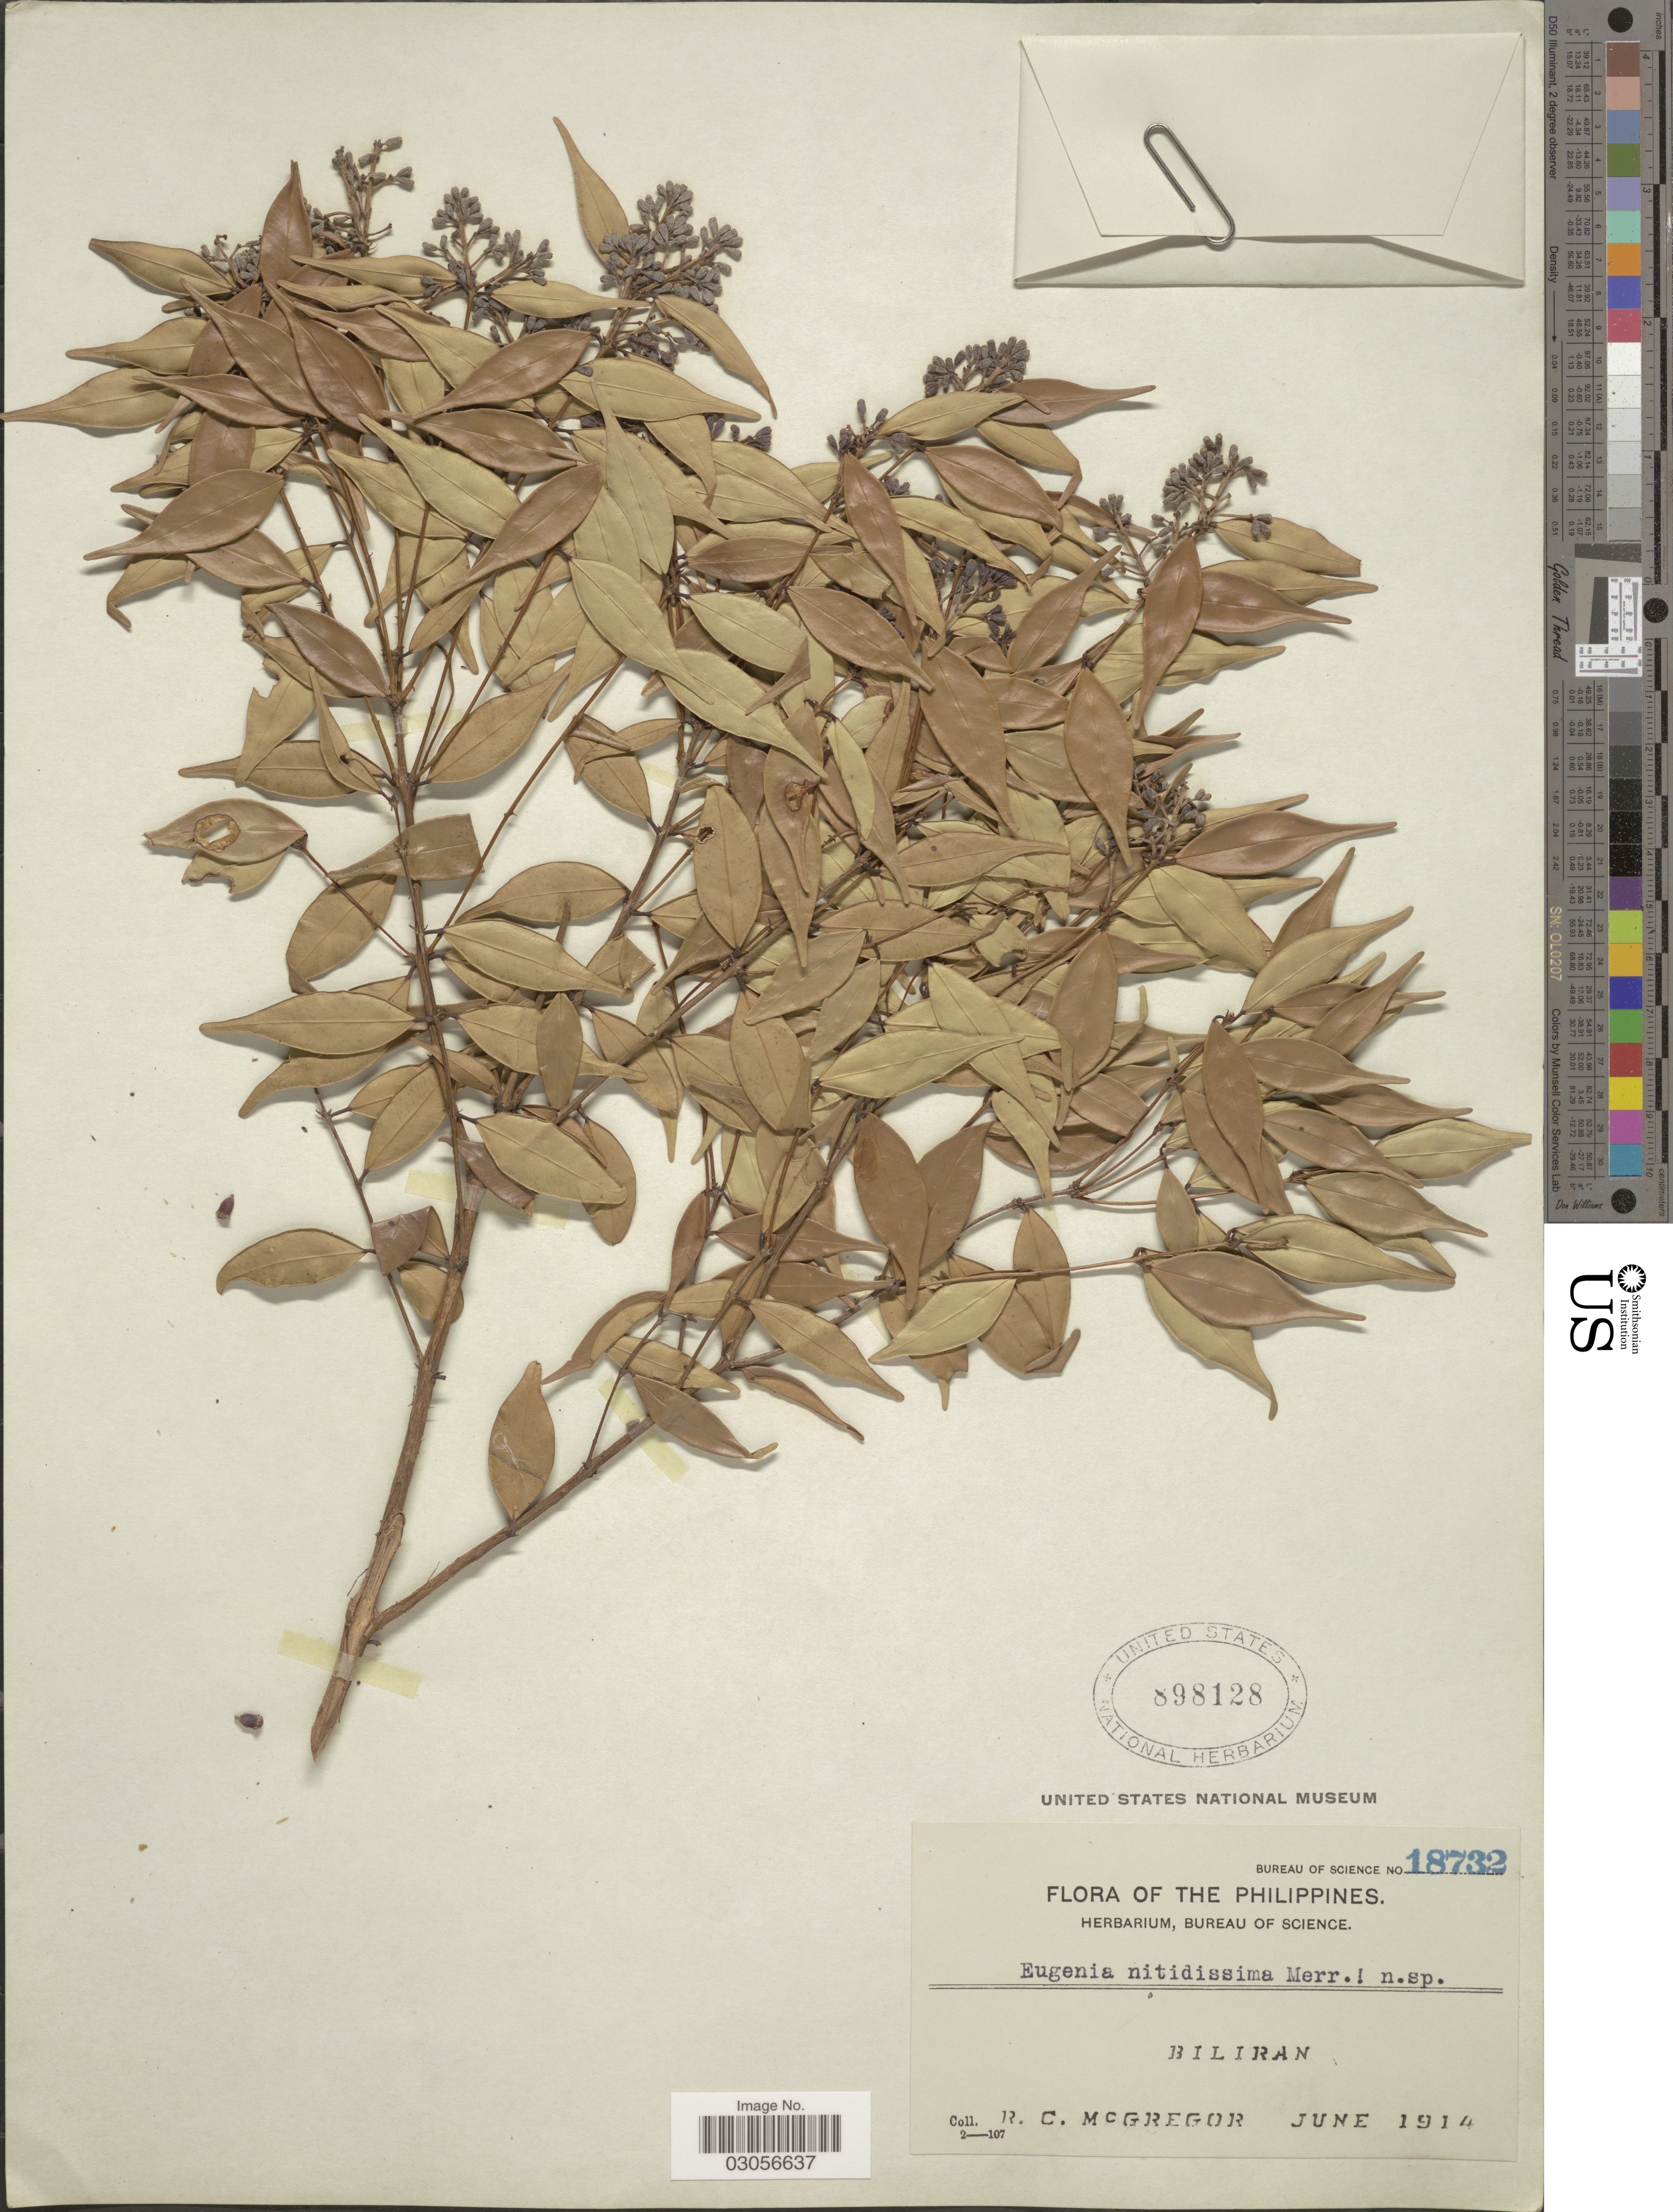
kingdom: Plantae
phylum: Tracheophyta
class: Magnoliopsida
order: Myrtales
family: Myrtaceae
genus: Syzygium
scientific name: Syzygium tenuirame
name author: (Miq.) Merr.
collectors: R. C. McGregor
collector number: Bureau of Science 18732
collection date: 1914-06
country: Philippines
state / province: Eastern Visayas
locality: Biliran.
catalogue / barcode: US 898128